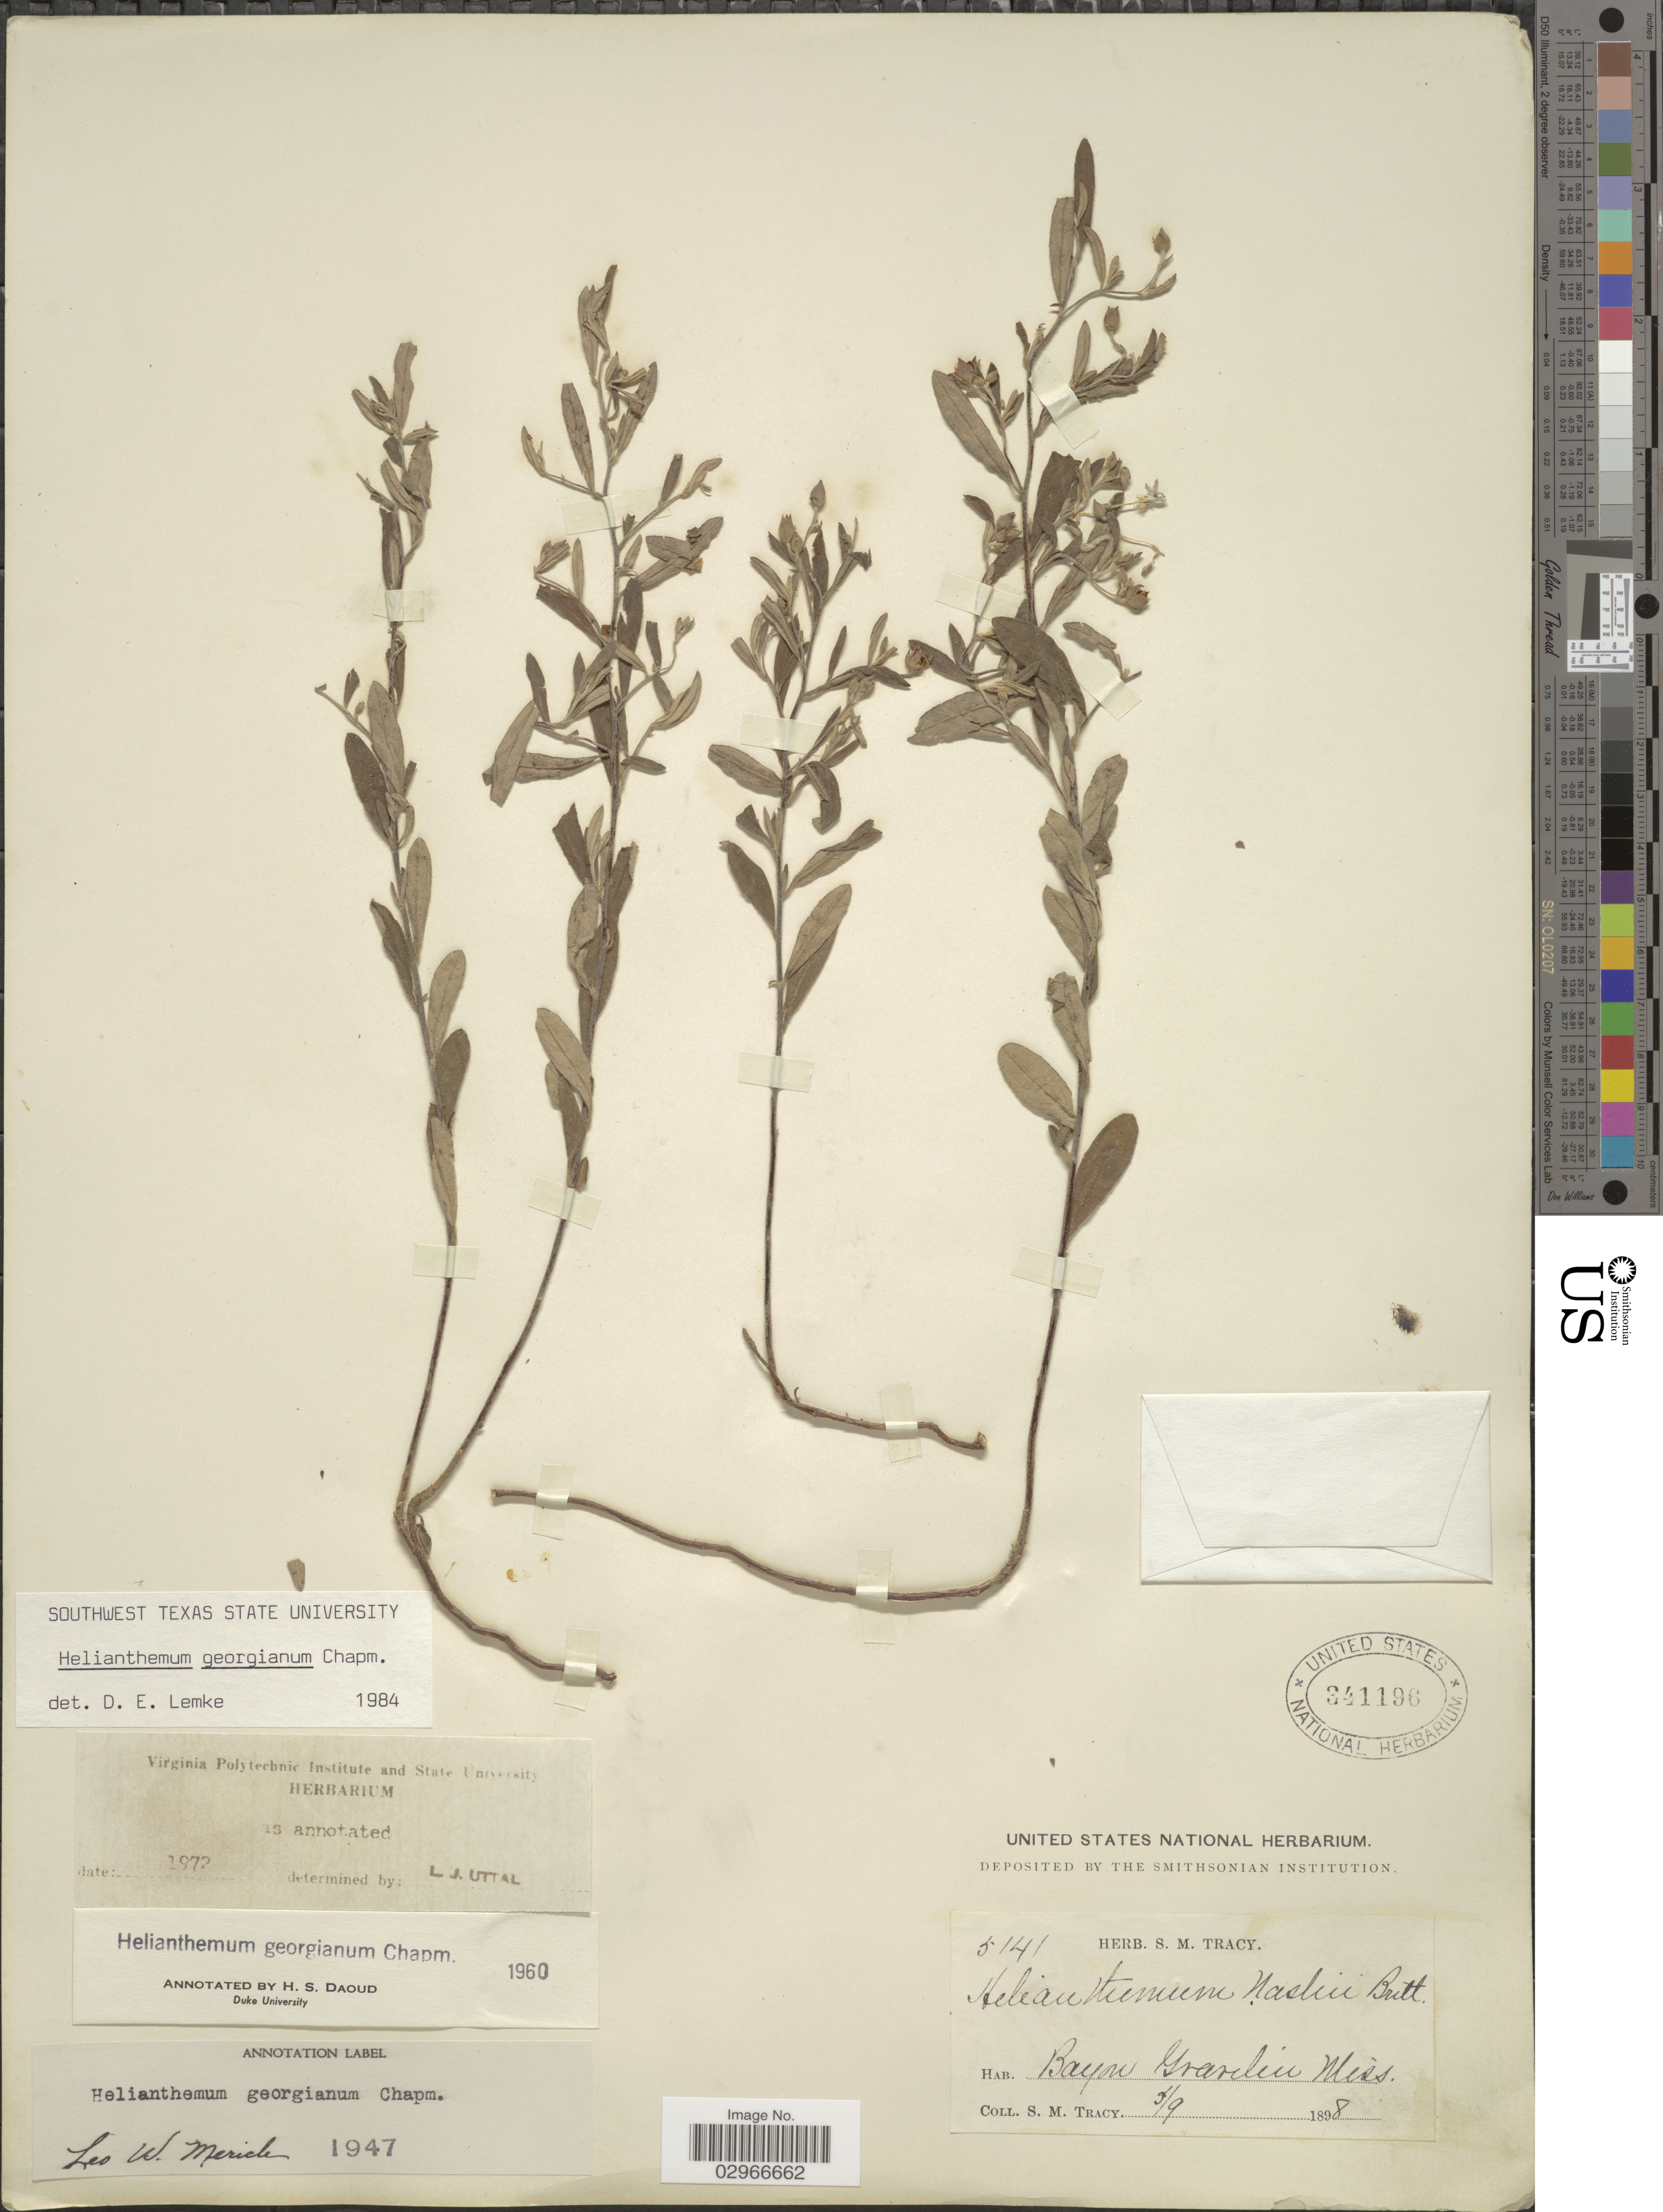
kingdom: Plantae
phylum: Tracheophyta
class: Magnoliopsida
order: Malvales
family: Cistaceae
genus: Helianthemum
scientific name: Helianthemum georgianum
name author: Chapm.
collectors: S. M. Tracy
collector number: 5141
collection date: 1898-03-09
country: United States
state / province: Mississippi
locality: Bayou Graveline, Miss.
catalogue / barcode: US 341196